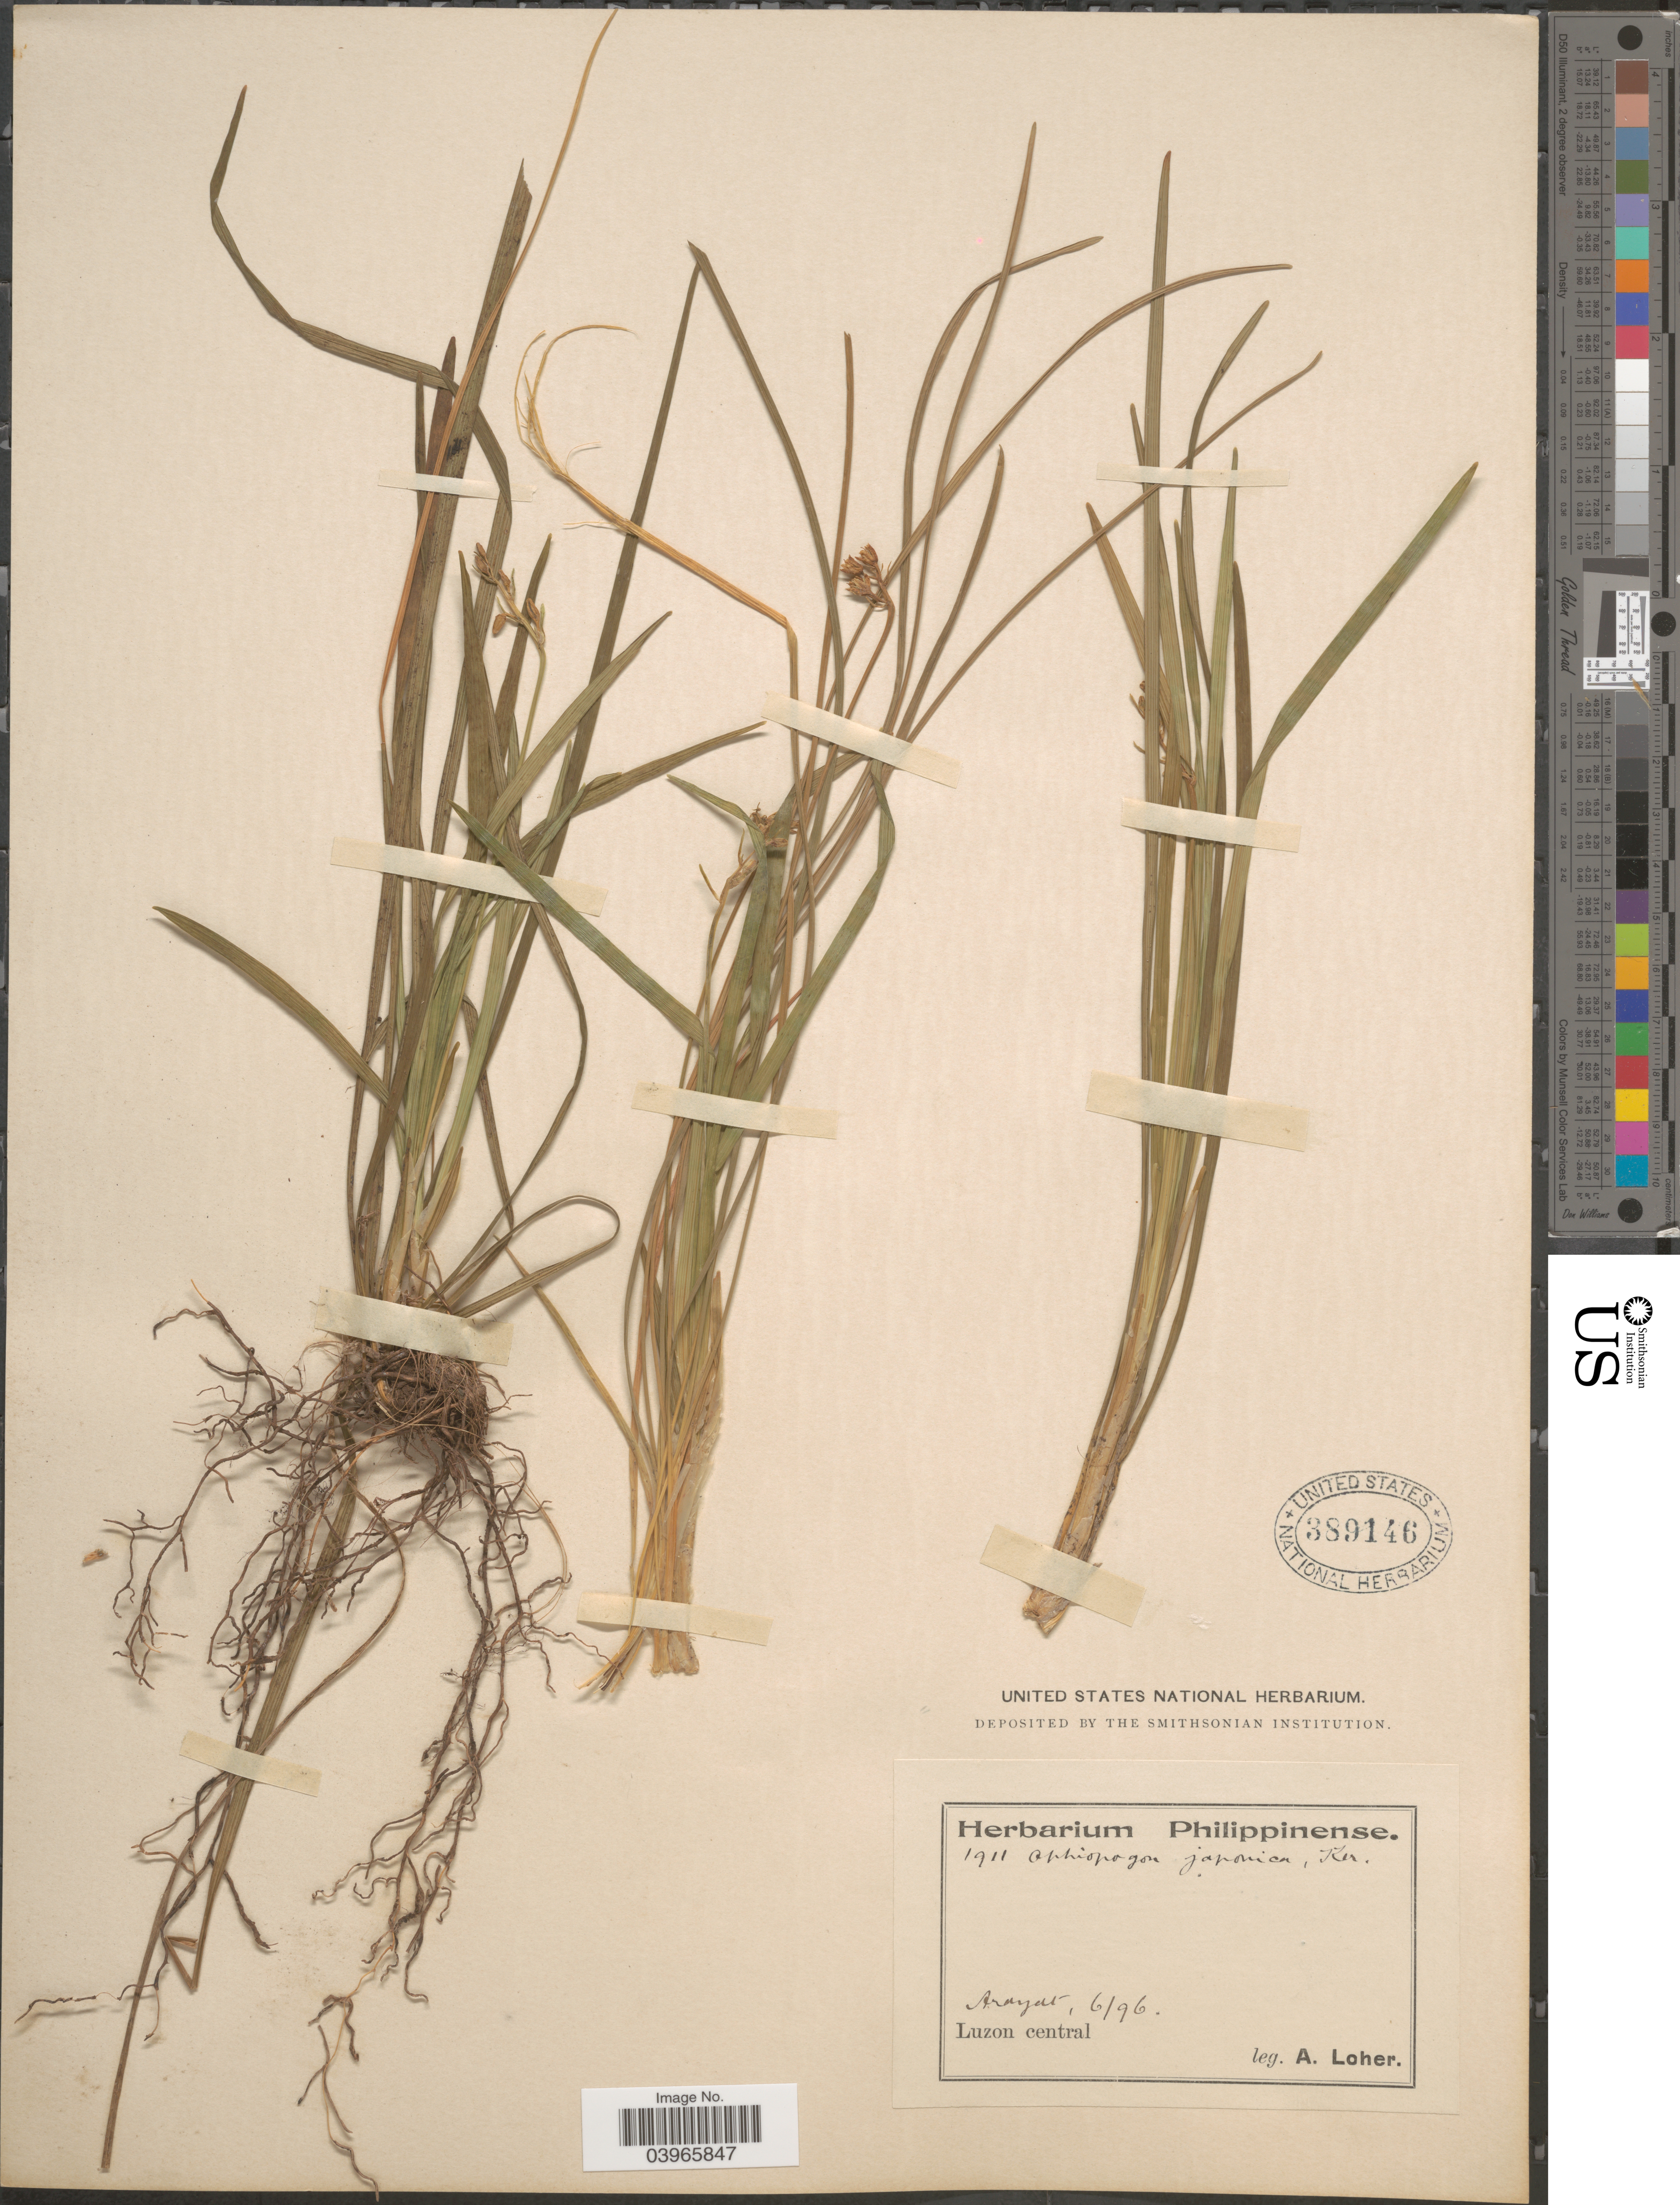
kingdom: Plantae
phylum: Tracheophyta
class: Liliopsida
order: Asparagales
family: Asparagaceae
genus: Ophiopogon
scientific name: Ophiopogon japonicus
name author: (L. f.) Ker Gawl.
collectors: A. Loher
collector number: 1911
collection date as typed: Transcribed d/m/y: /6/96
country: Philippines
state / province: Central Luzon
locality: Arayat. Luzon central.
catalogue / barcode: US 389146